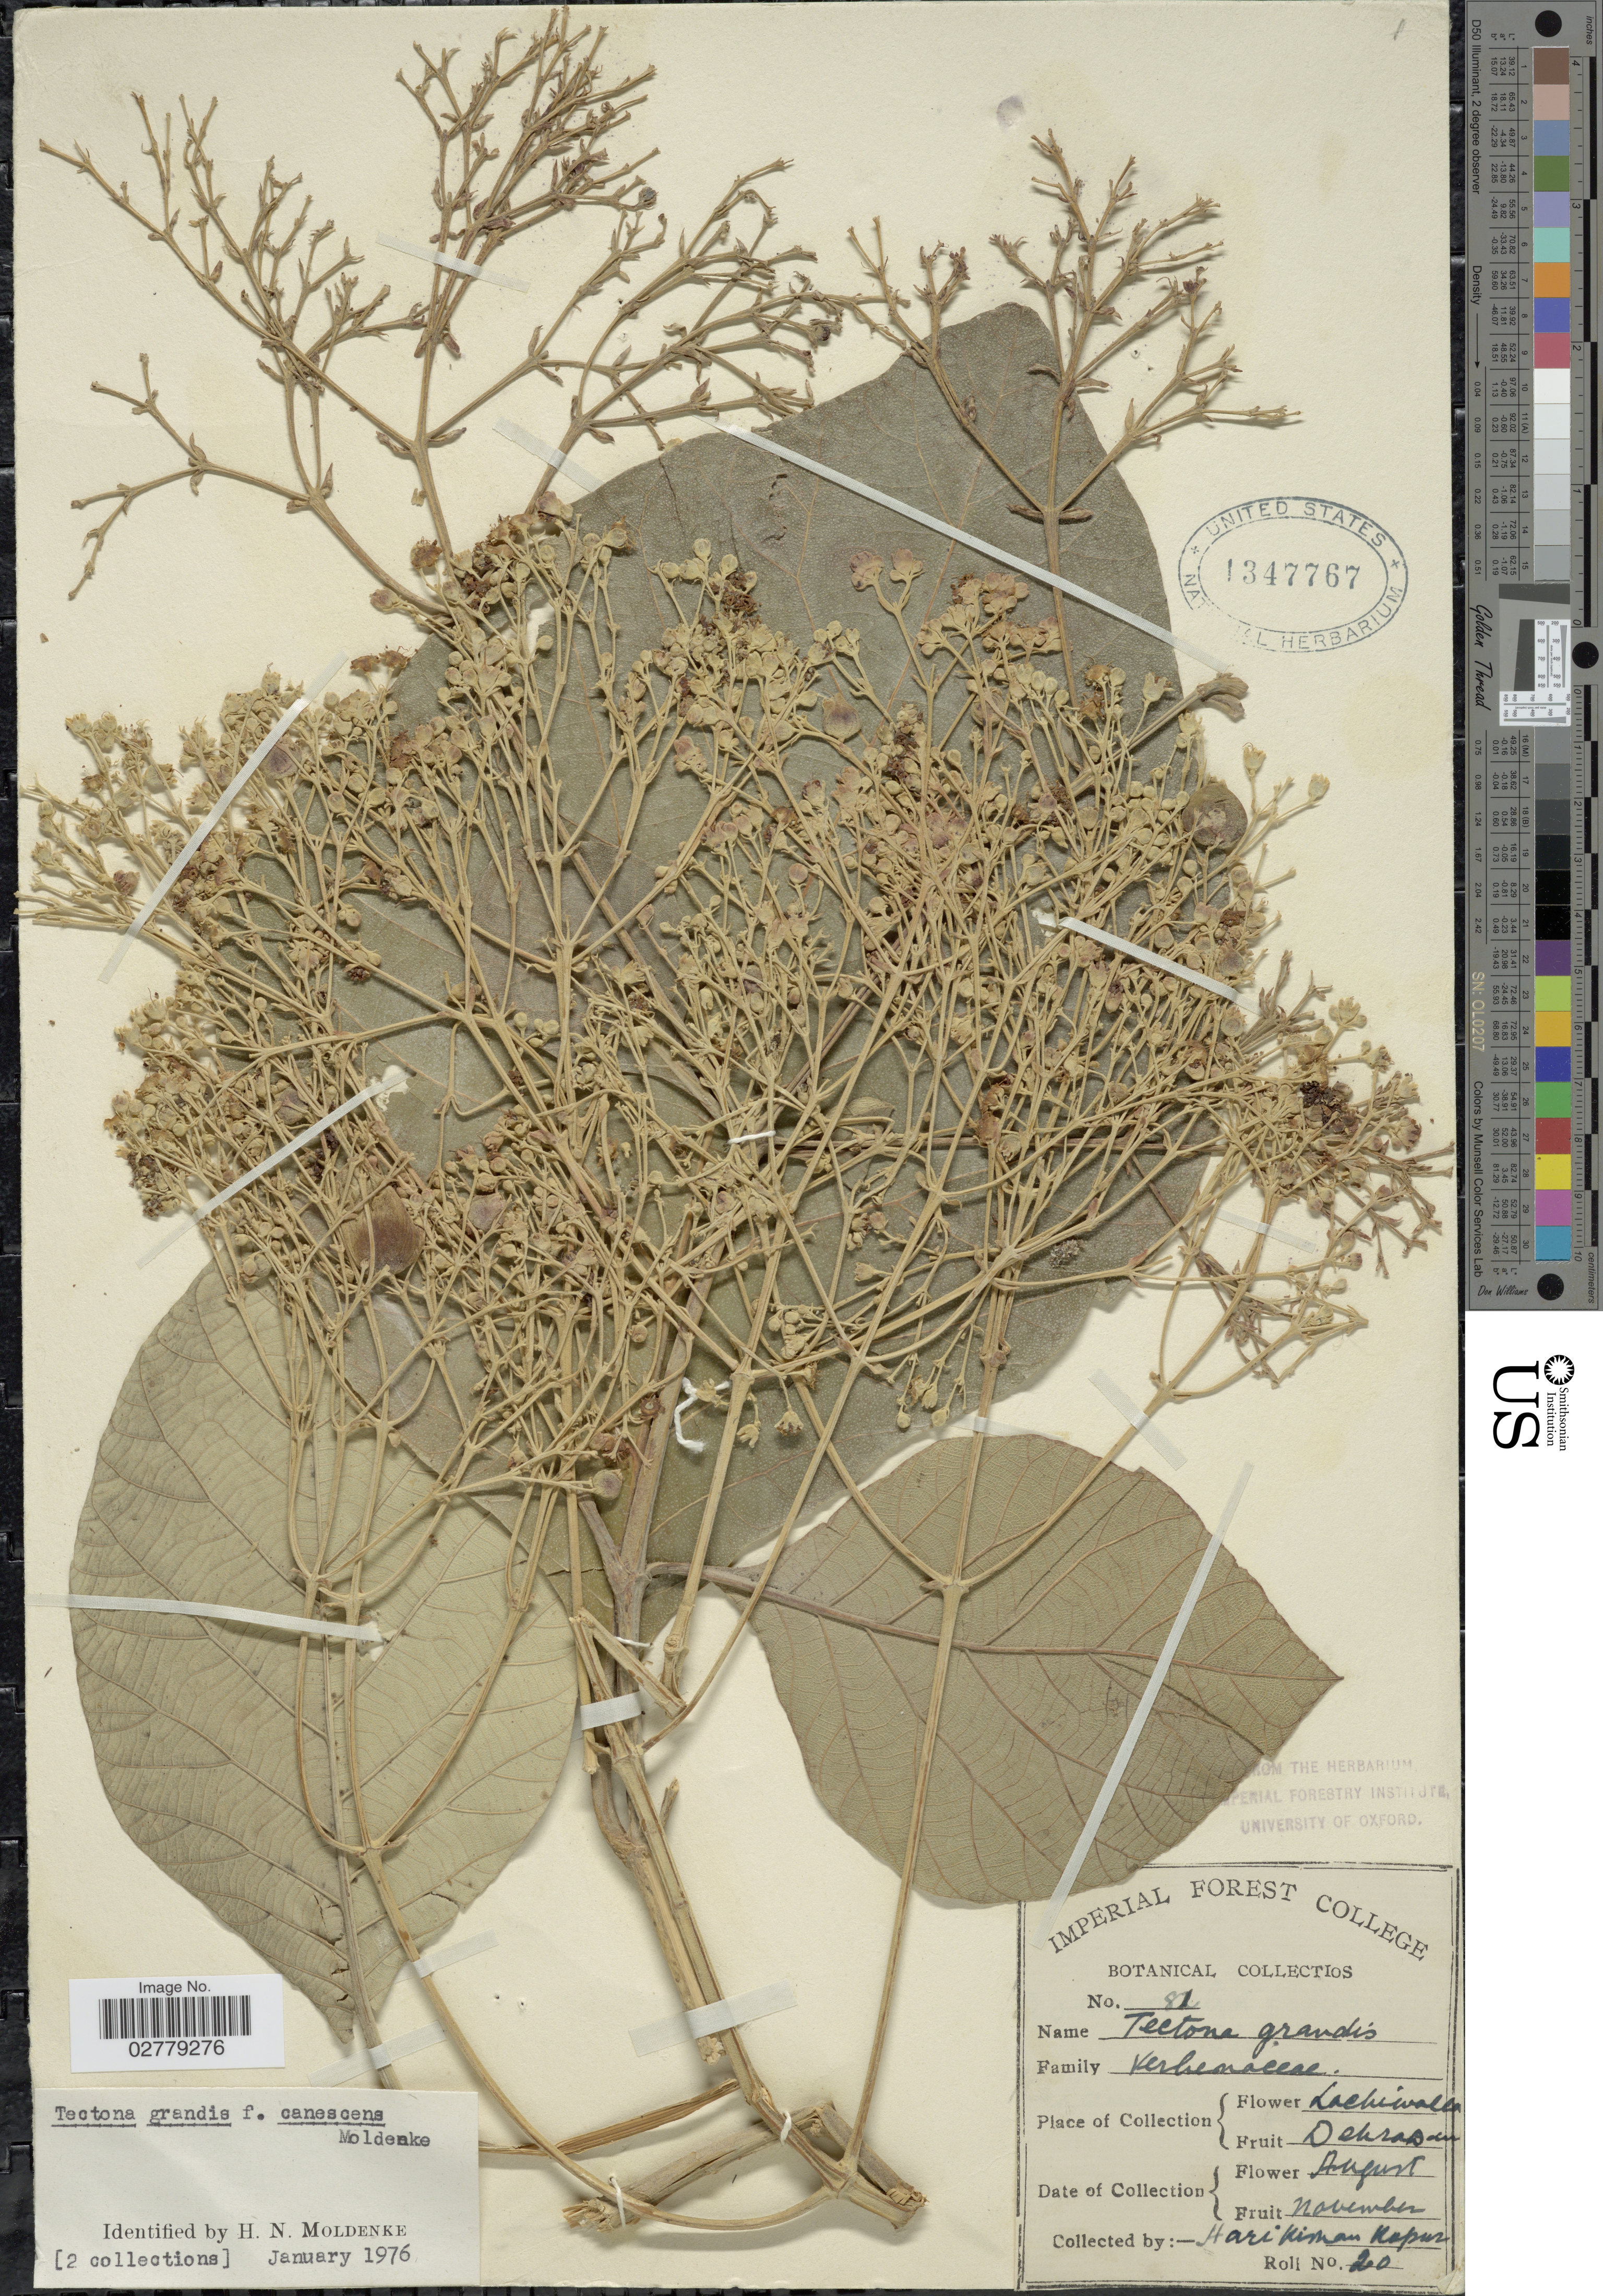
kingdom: Plantae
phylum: Tracheophyta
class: Magnoliopsida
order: Lamiales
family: Lamiaceae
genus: Tectona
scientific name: Tectona grandis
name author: L. f.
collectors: H. Kapur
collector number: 81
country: India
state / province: Uttarakhand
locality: Lachiwalla. DehraDun.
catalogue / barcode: US 1347767